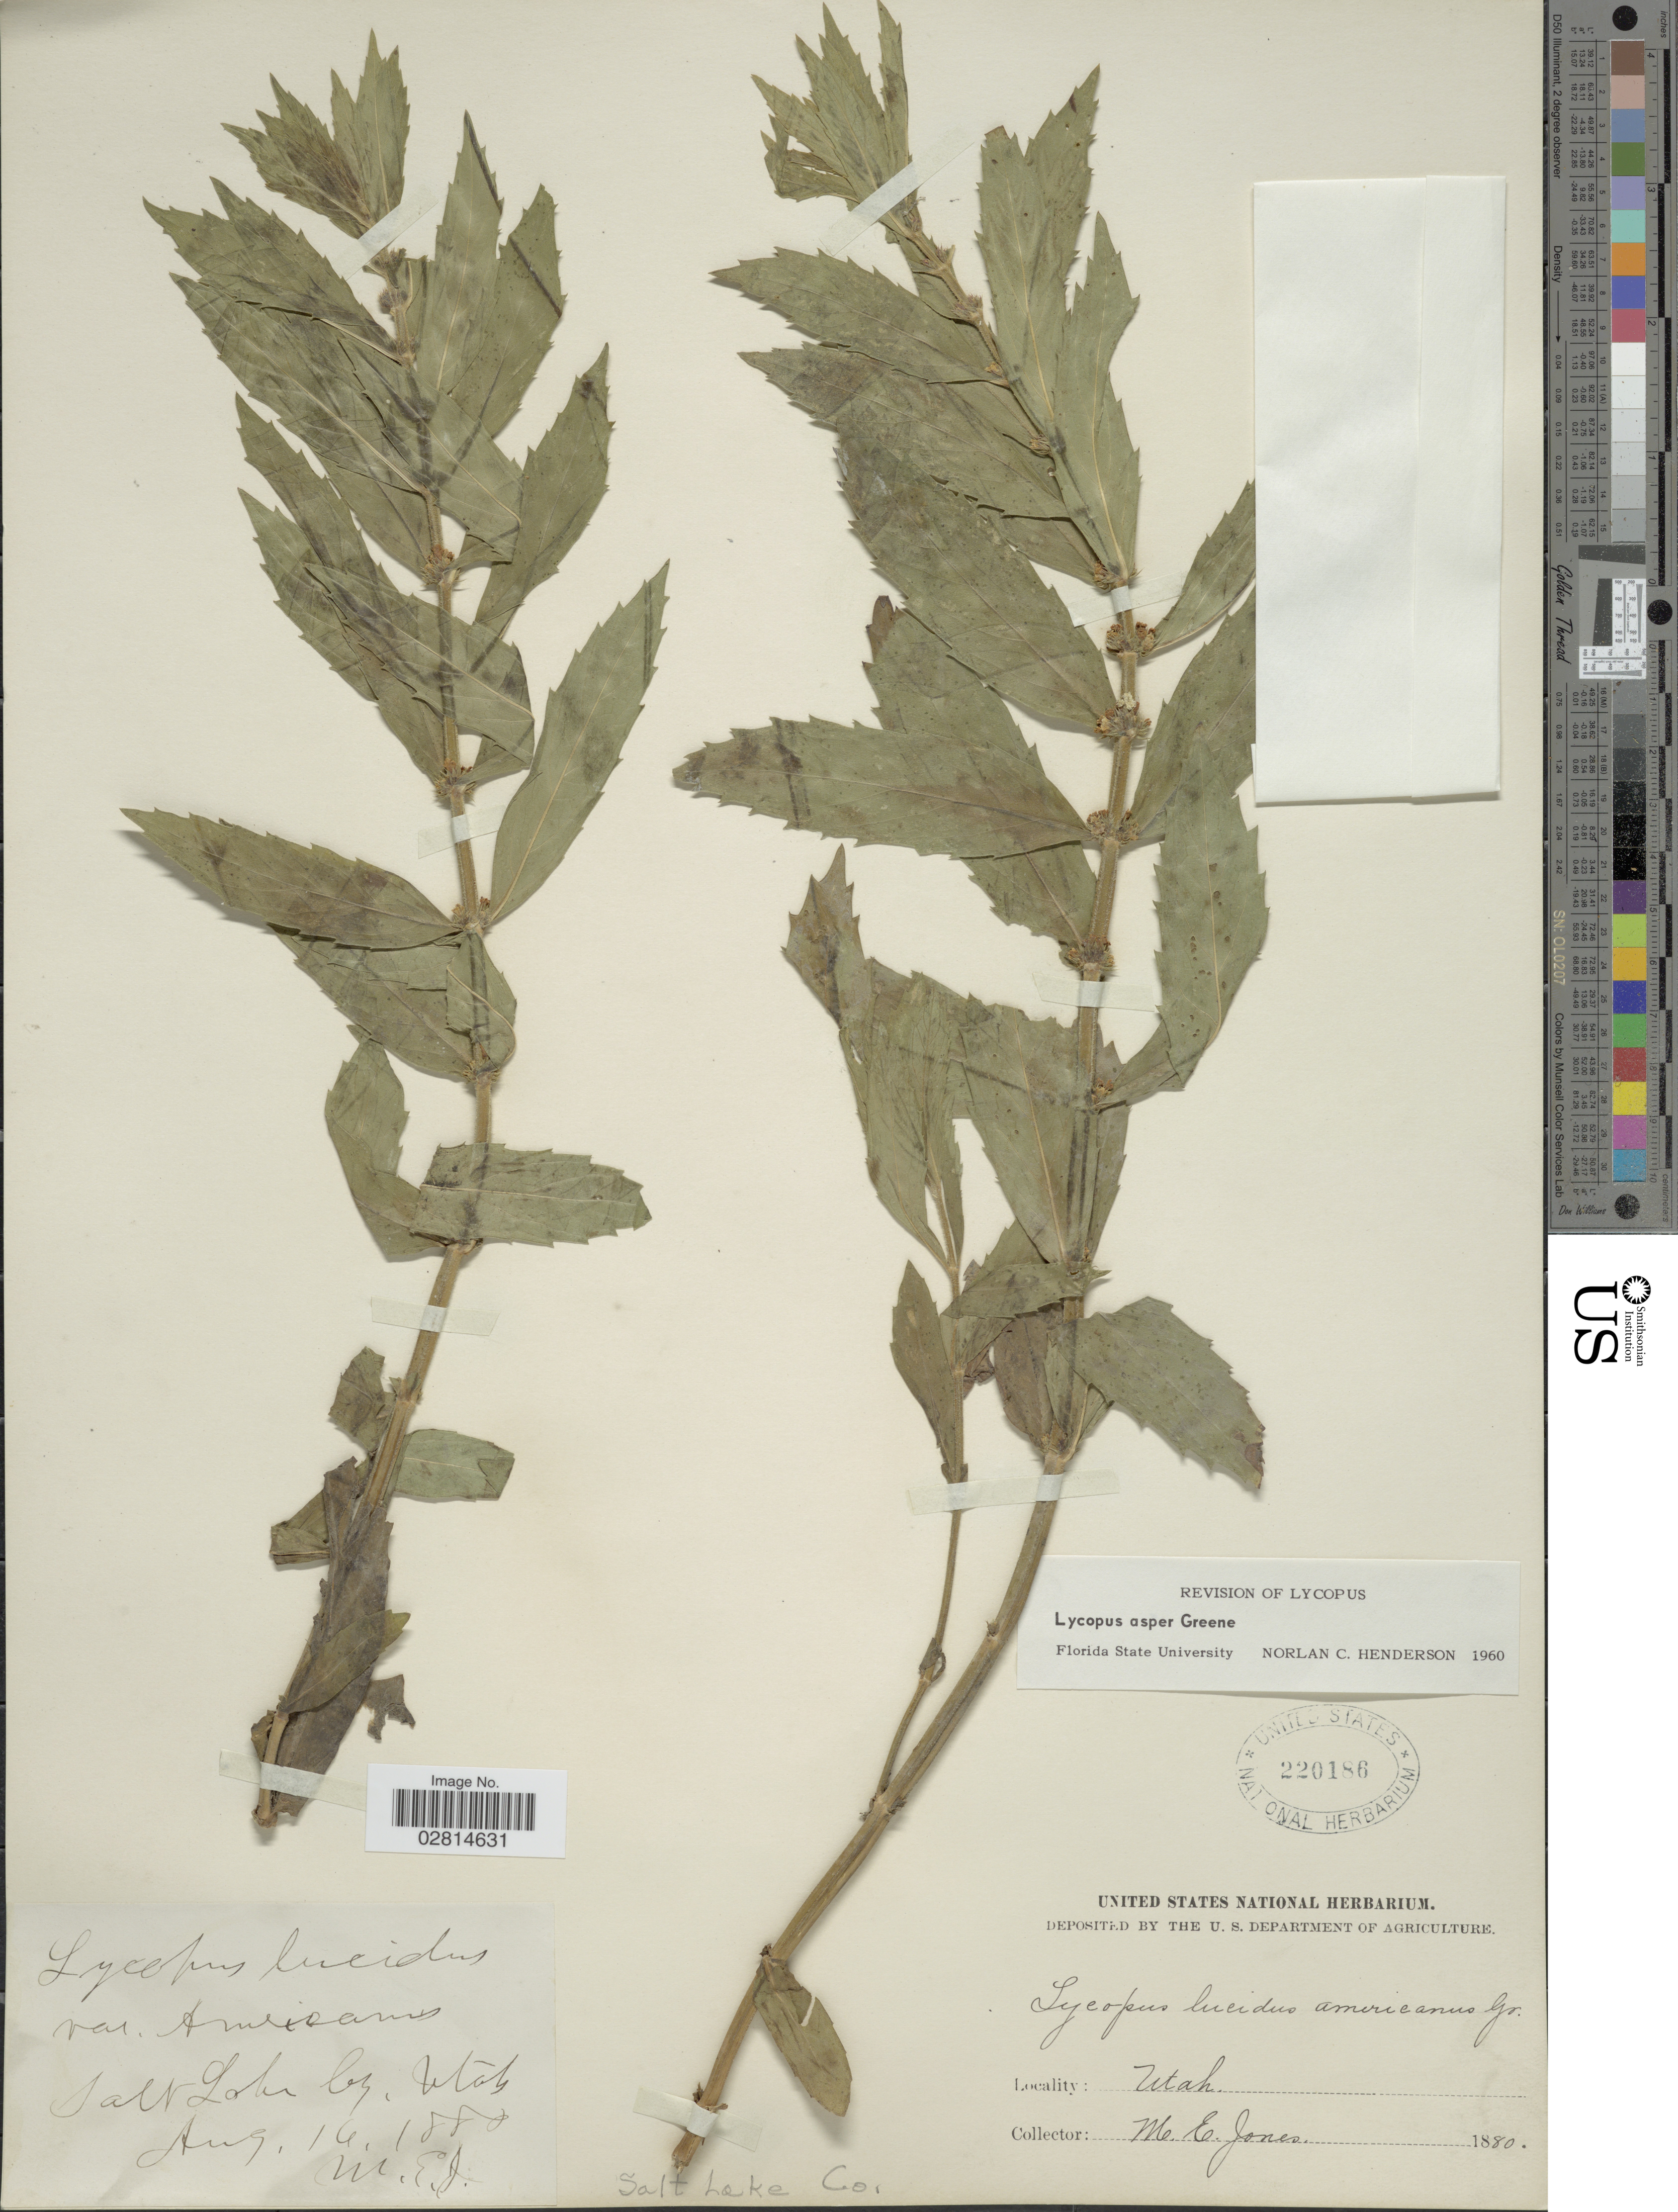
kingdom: Plantae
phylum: Tracheophyta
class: Magnoliopsida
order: Lamiales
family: Lamiaceae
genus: Lycopus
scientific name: Lycopus asper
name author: Greene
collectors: M. E. Jones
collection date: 1880-08-14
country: United States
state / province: Utah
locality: Salt Lake Co.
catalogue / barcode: US 220186